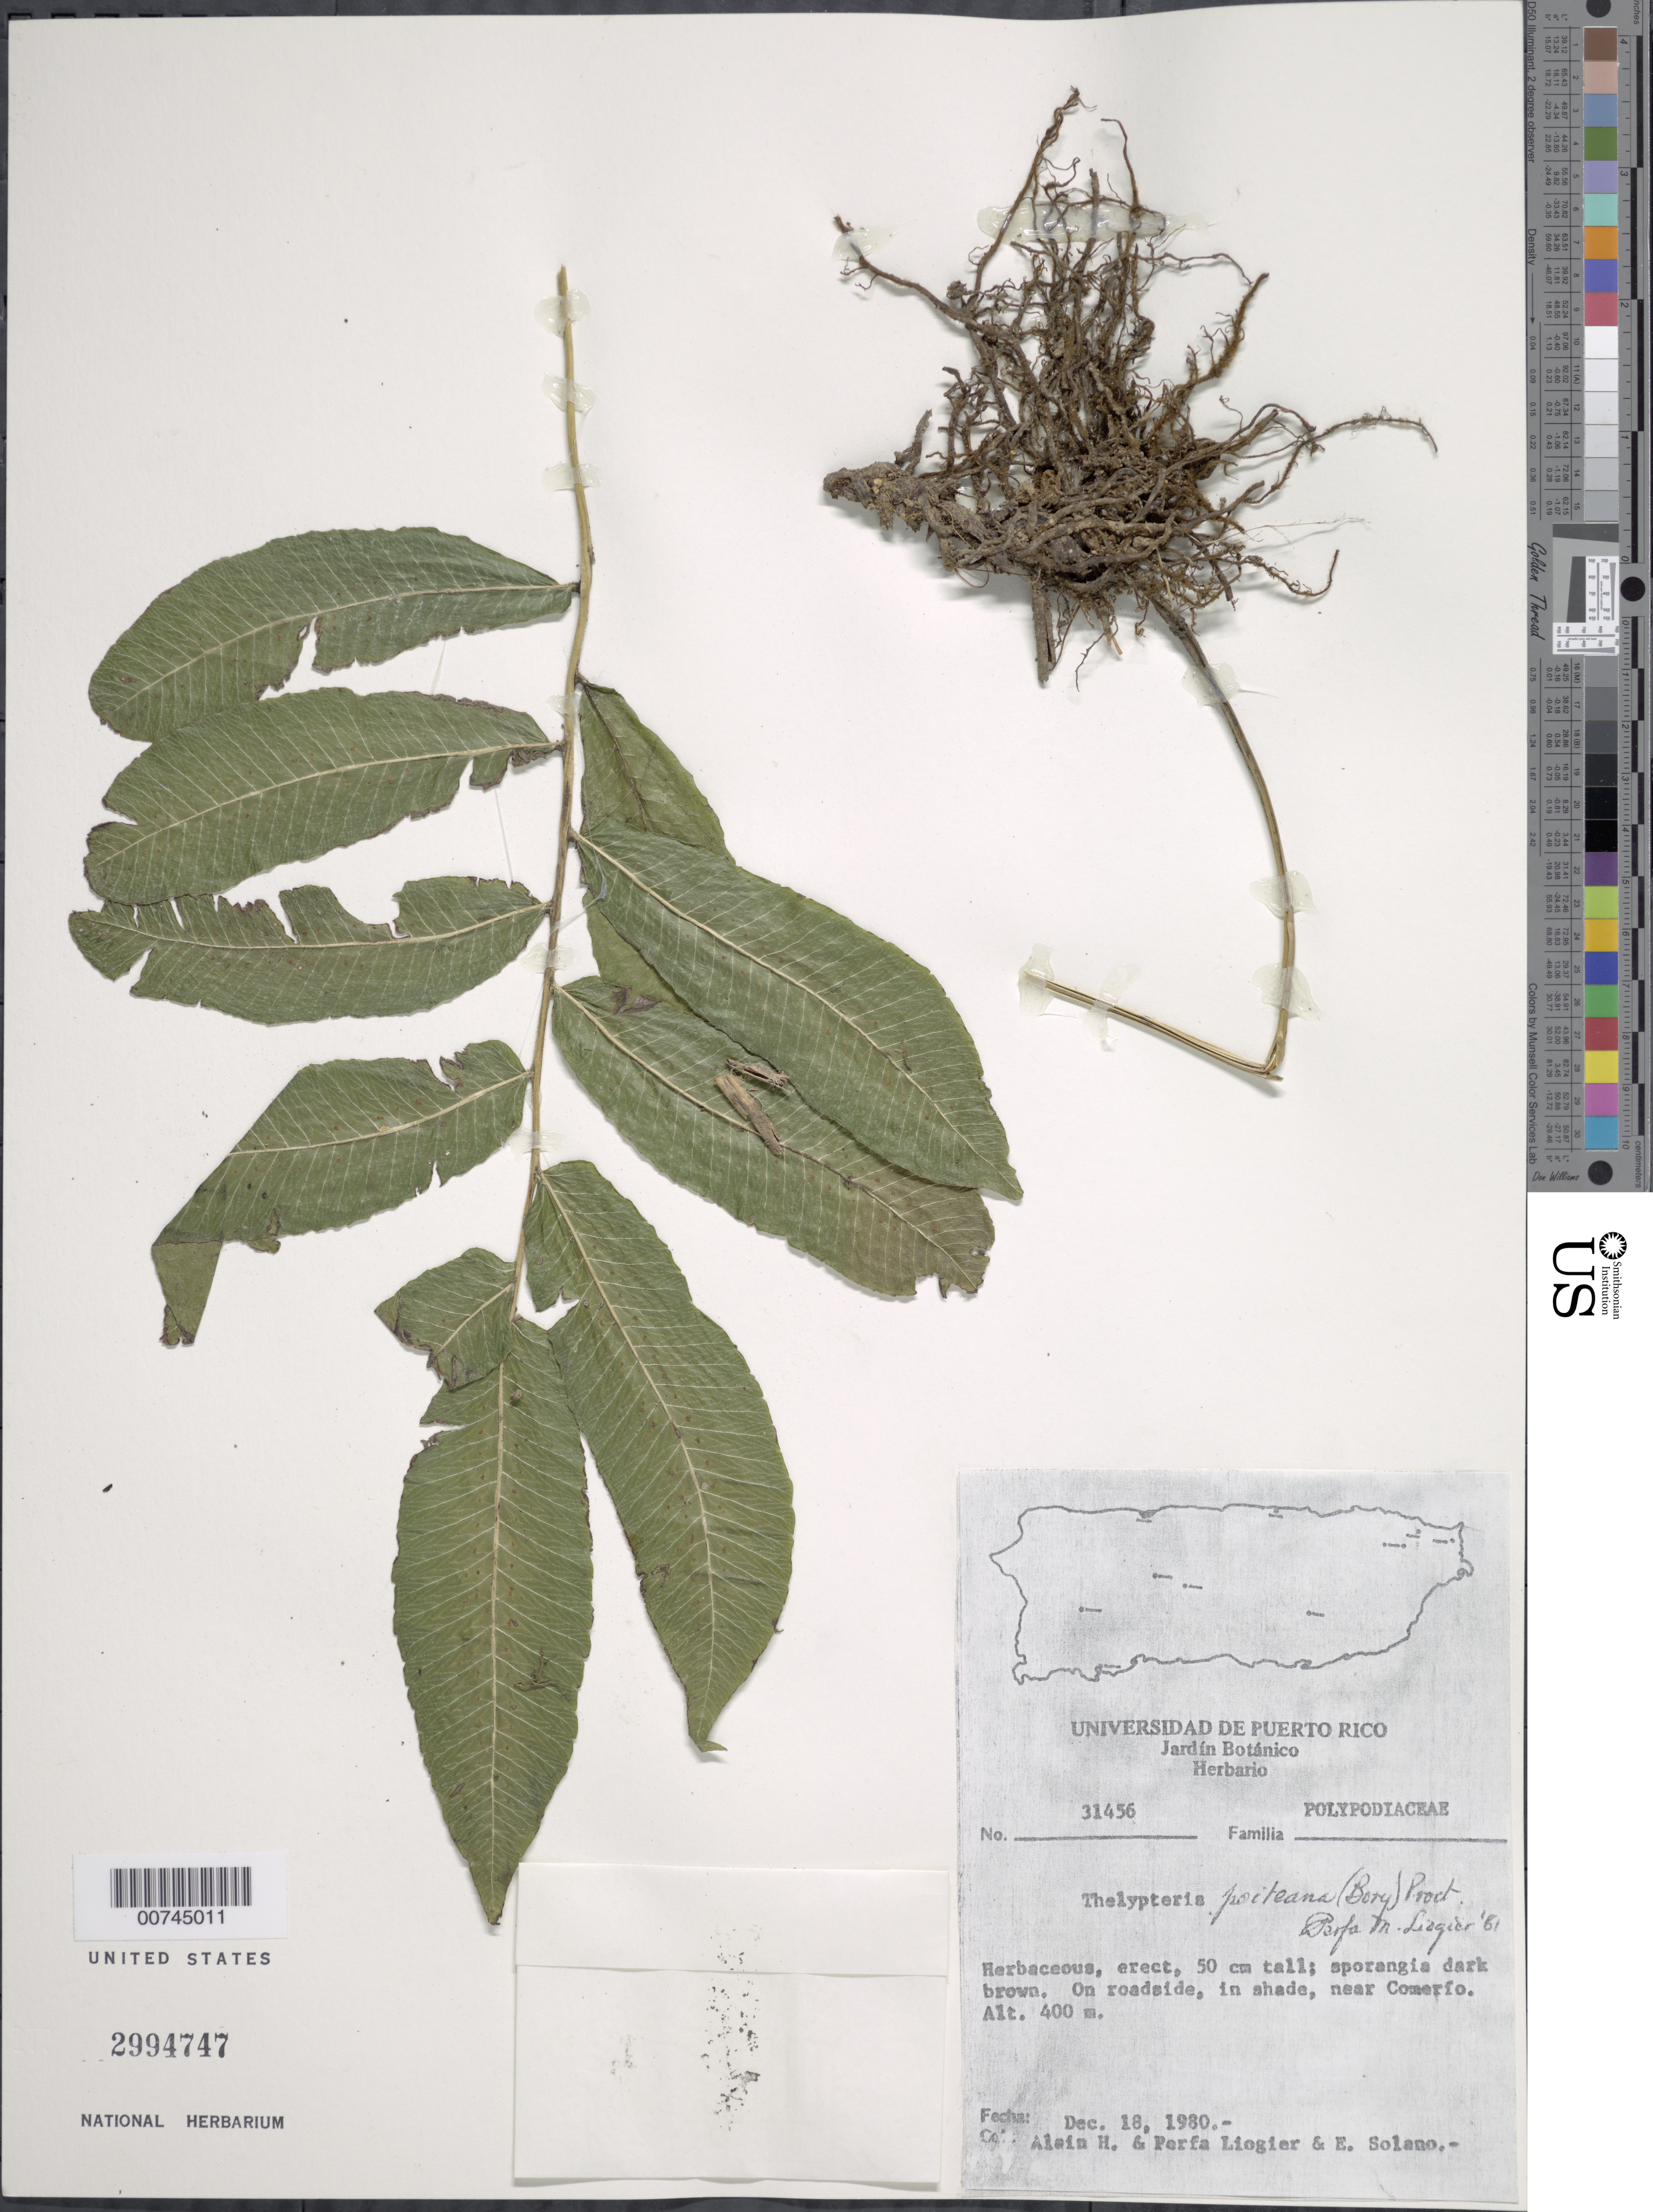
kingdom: Plantae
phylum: Tracheophyta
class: Polypodiopsida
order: Polypodiales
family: Thelypteridaceae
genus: Goniopteris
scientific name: Goniopteris poiteana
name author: (Bory) Ching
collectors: A. H. Liogier, M. P. Liogier & E. Solano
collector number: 31456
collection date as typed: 18 Dec 1980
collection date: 1980-12-18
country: Puerto Rico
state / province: Comerio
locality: Near Comerío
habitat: On roadside in shade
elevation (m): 400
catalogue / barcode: US 2994747